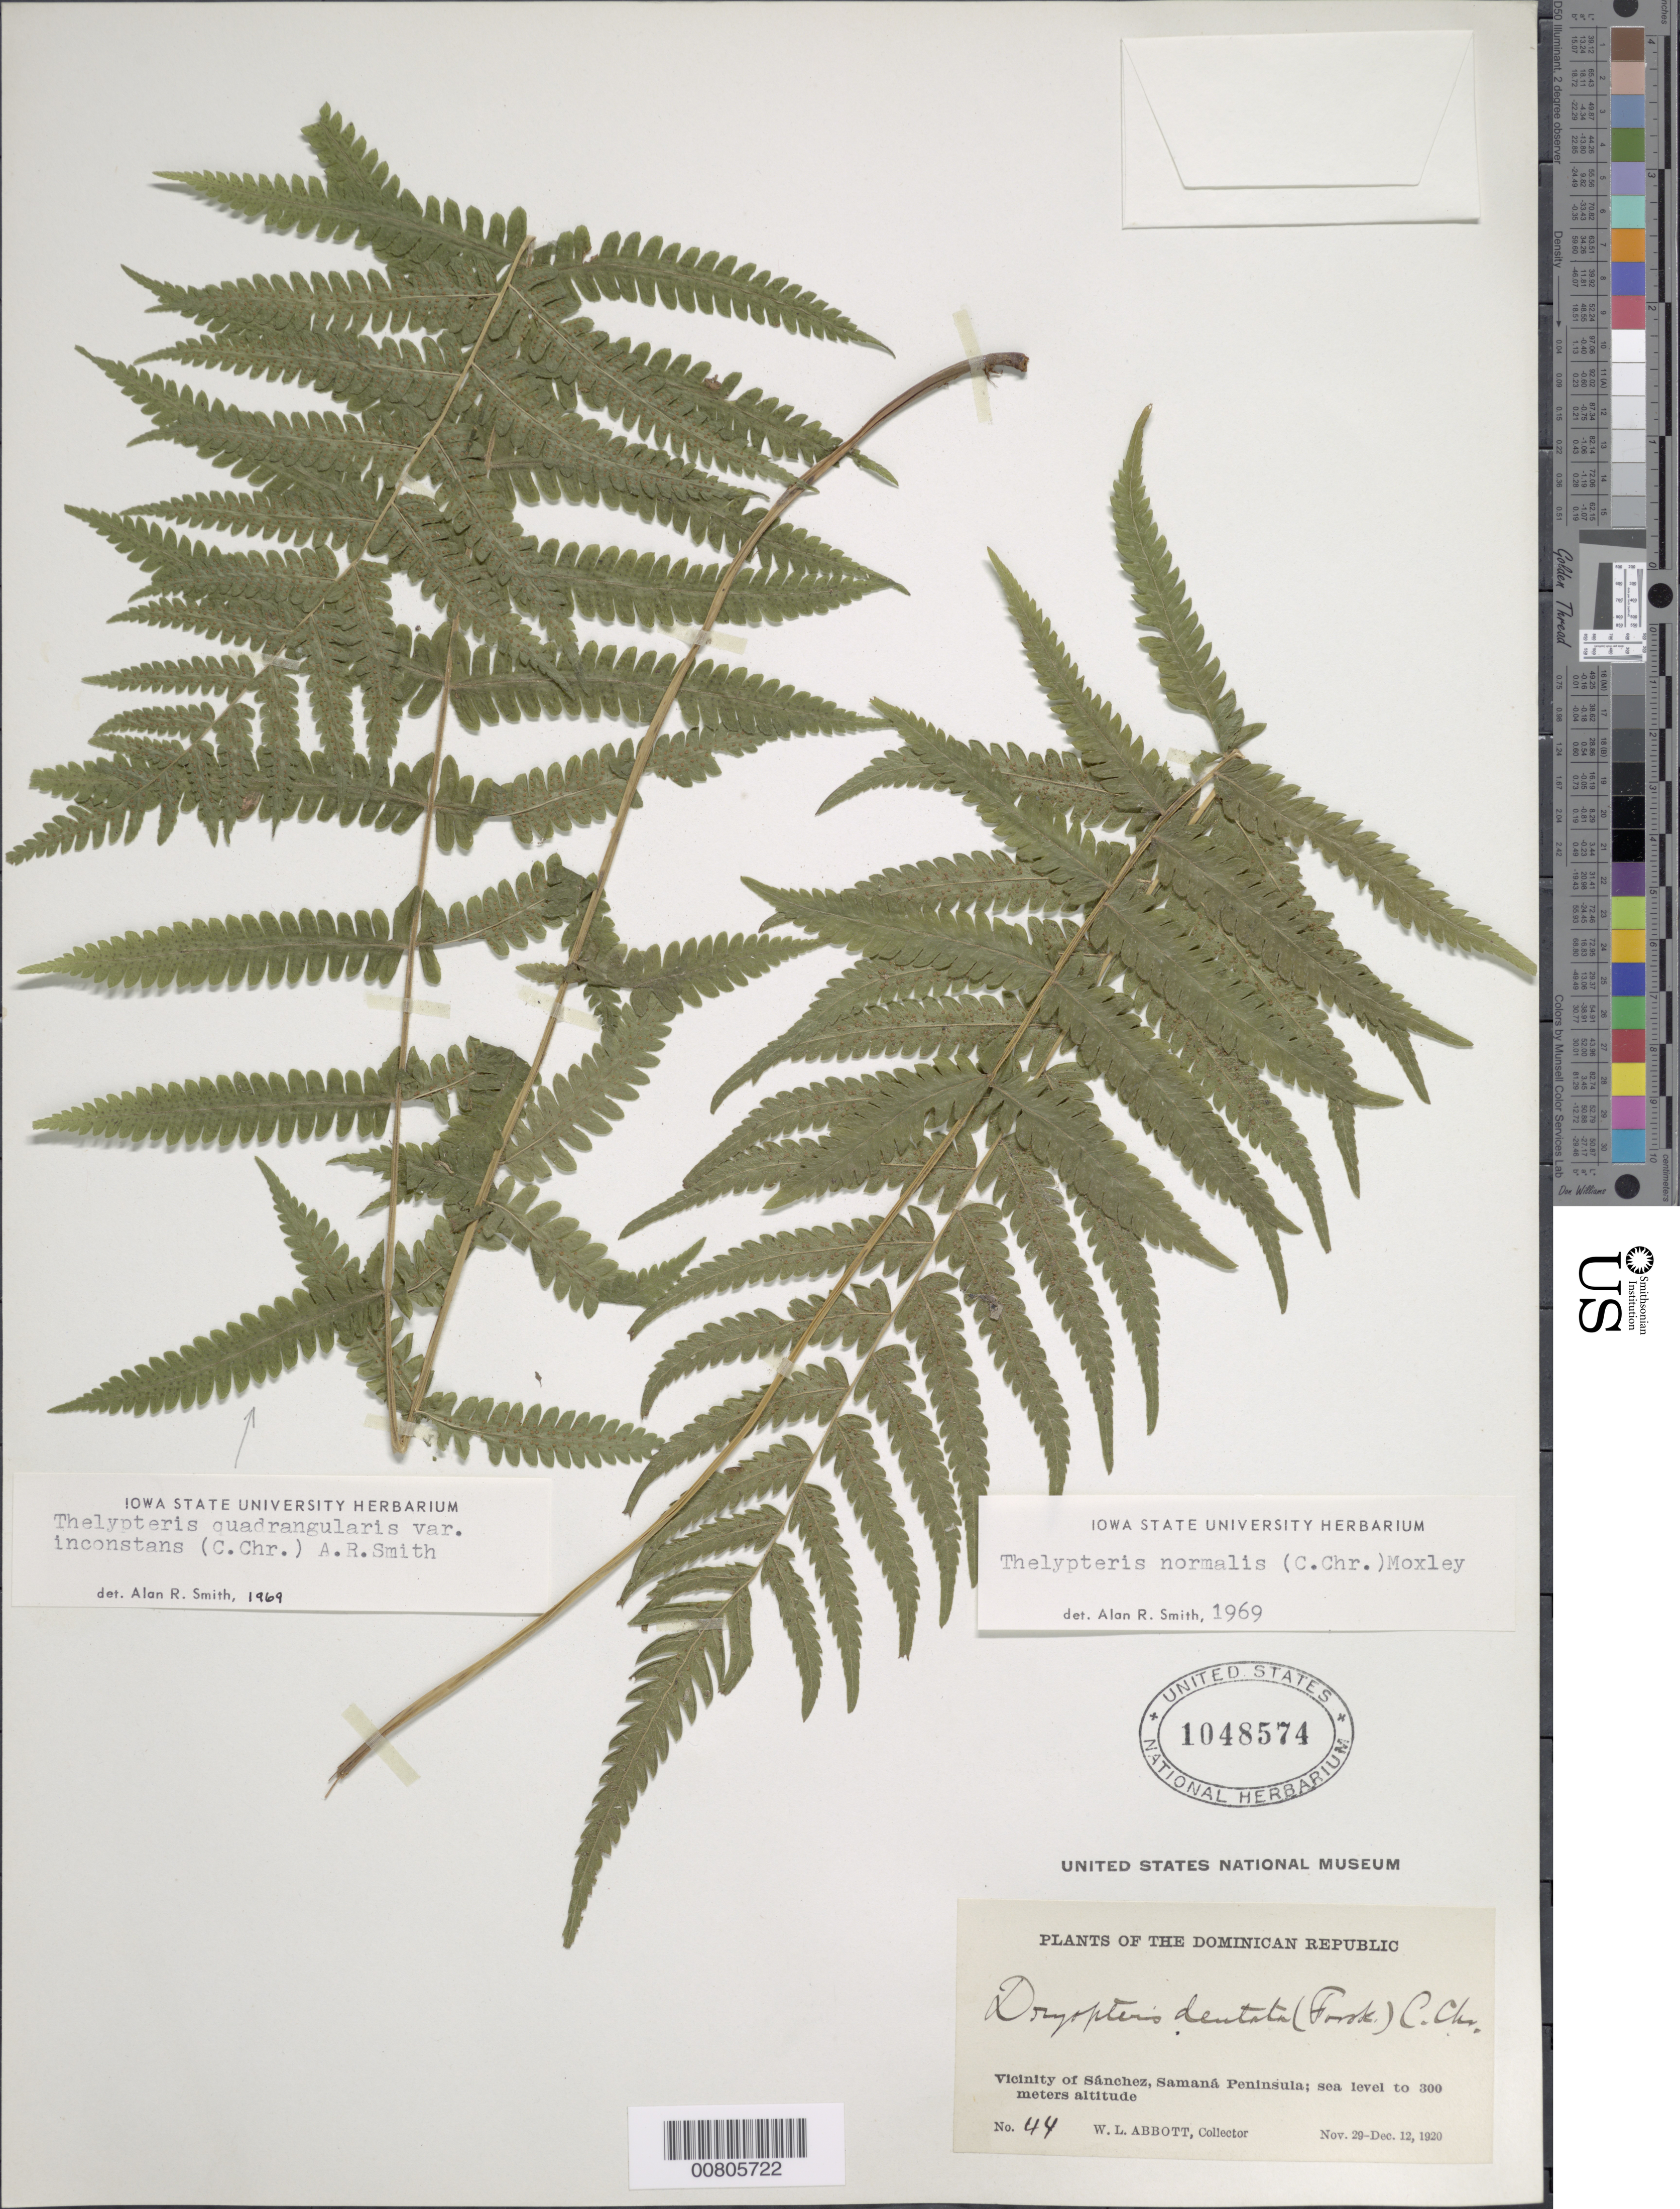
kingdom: Plantae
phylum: Tracheophyta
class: Polypodiopsida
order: Polypodiales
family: Thelypteridaceae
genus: Christella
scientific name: Christella hispidula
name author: (Decne.) Holttum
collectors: W. L. Abbott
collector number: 44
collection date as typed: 29 Nov 1920 to 12 Dec 1920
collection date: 1920-11-29/1920-12-12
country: Dominican Republic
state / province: Samana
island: Hispaniola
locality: Samaná Peninsula, vicinity Sánchez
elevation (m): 0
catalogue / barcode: US 1048574